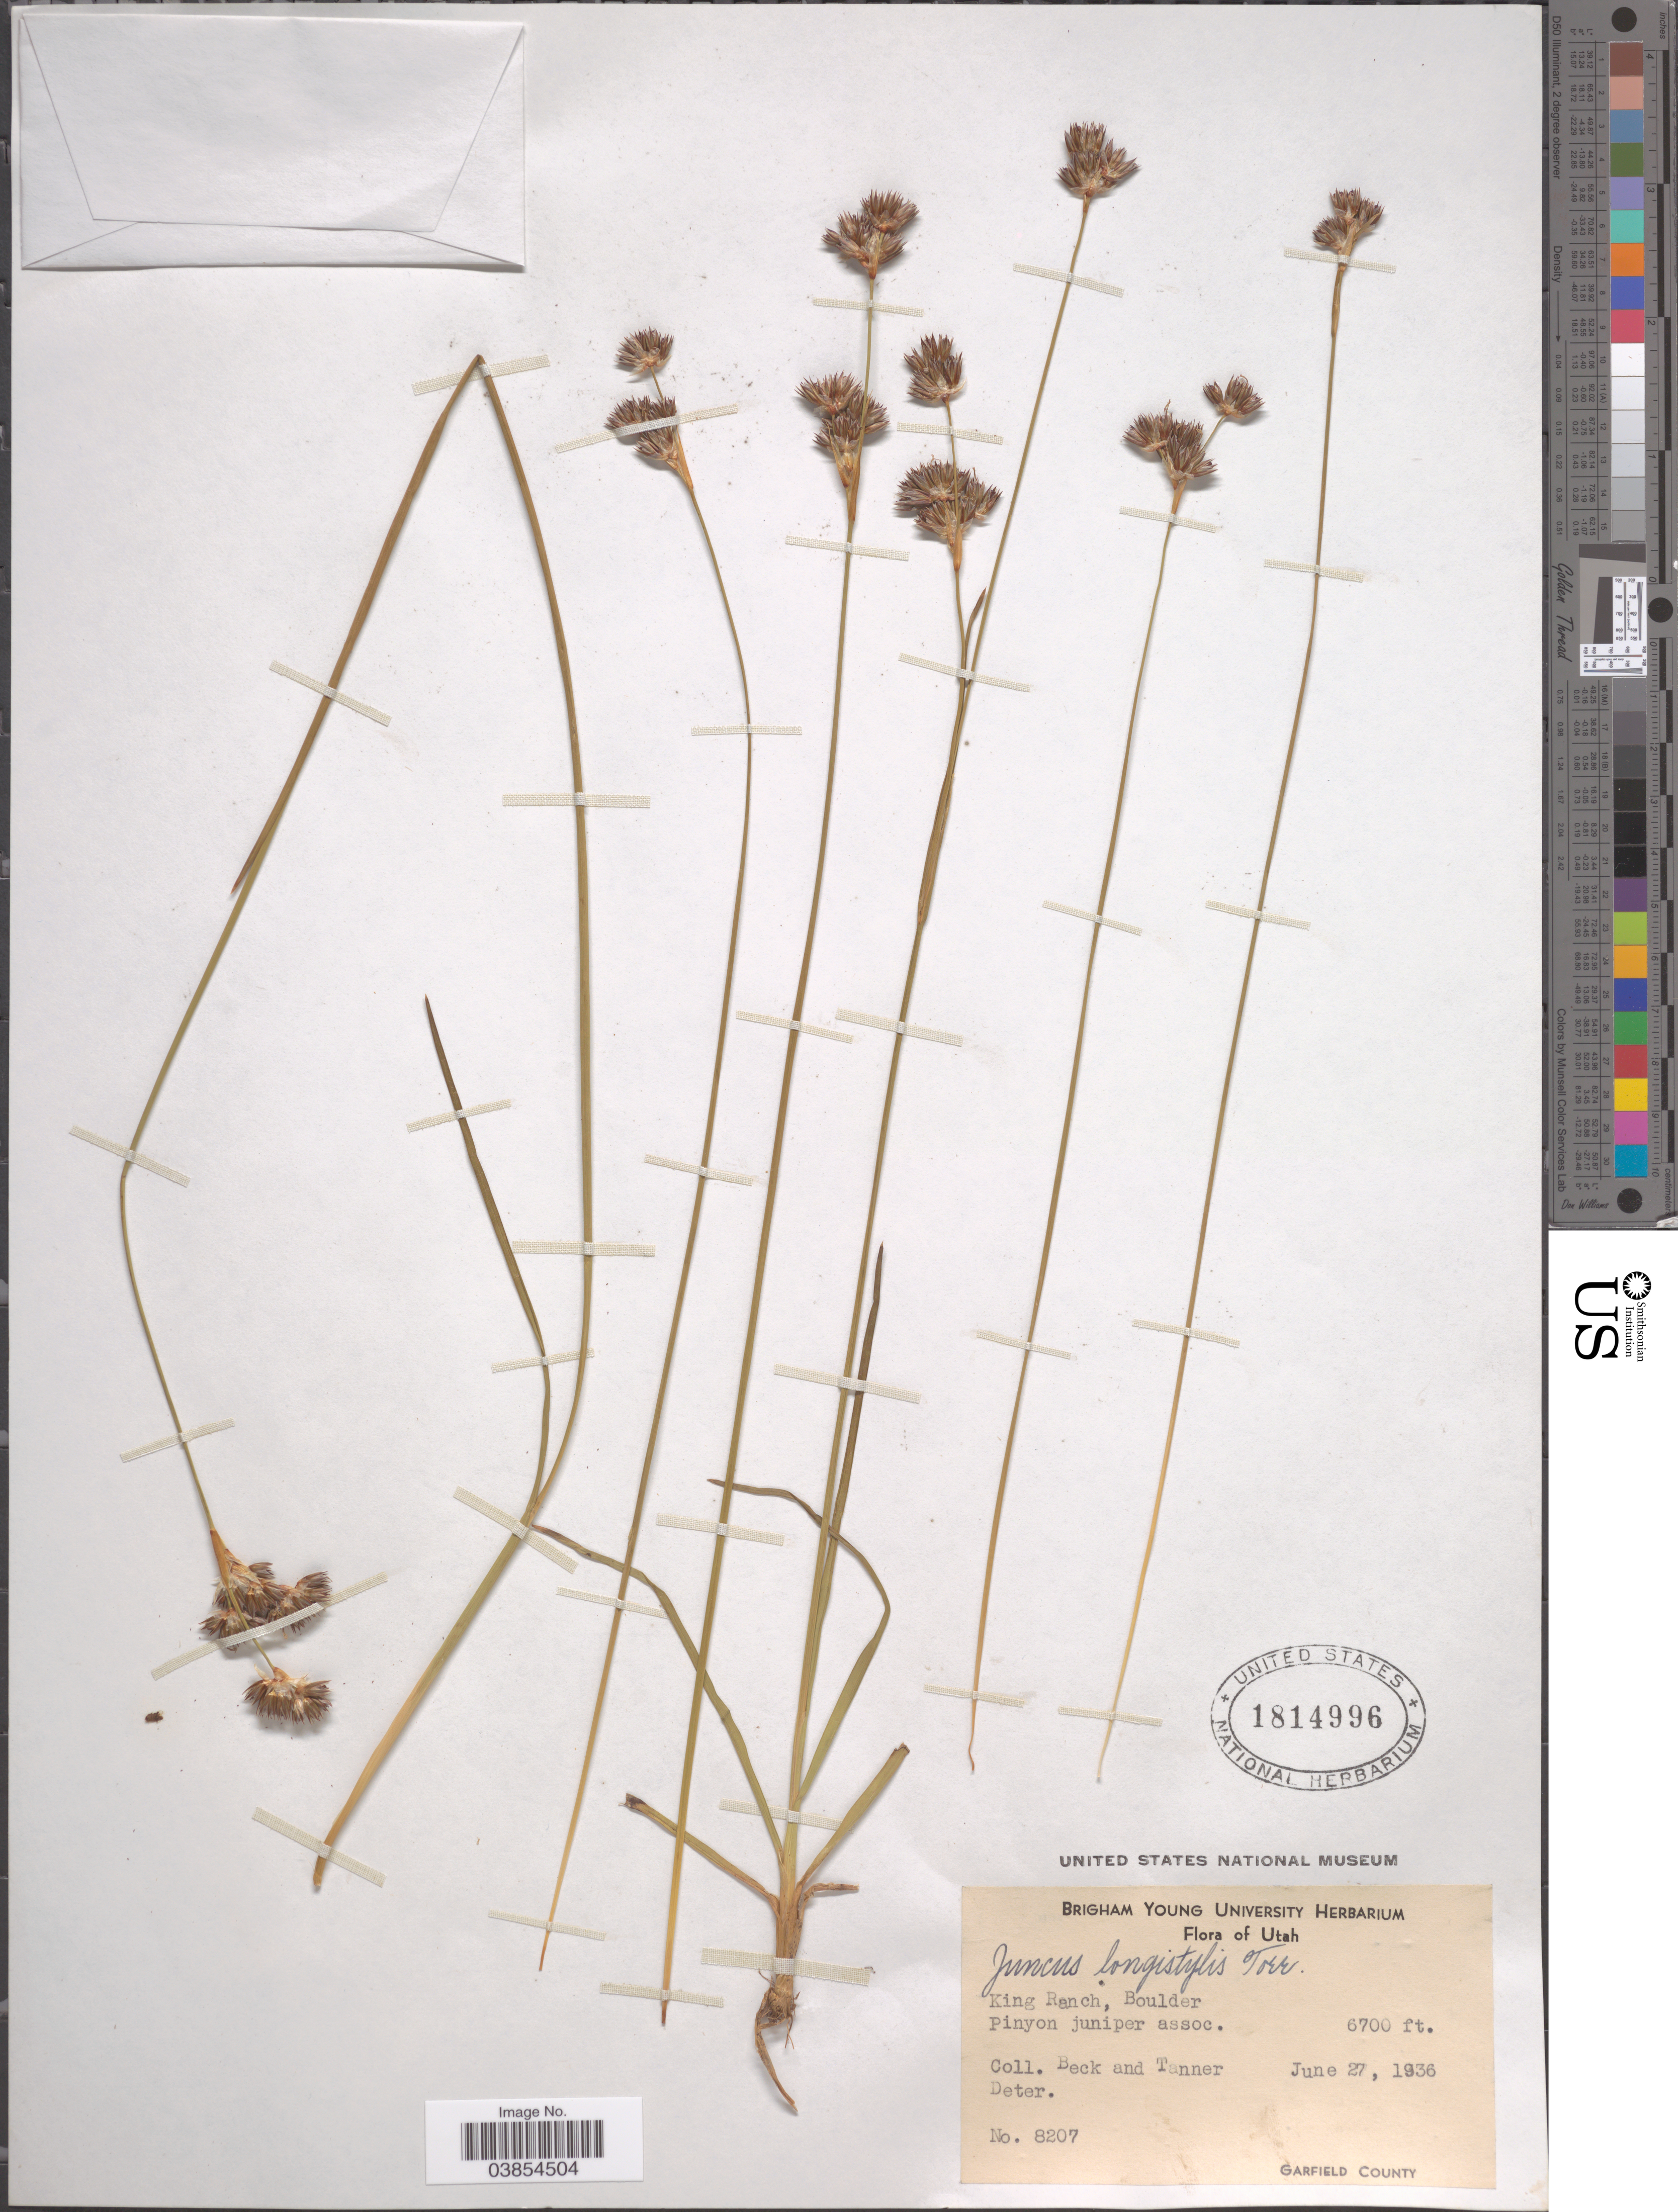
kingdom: Plantae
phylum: Tracheophyta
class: Liliopsida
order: Poales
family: Juncaceae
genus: Juncus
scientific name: Juncus longistylis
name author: Torr.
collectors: -- Beck & -. Tanner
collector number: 8207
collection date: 1936-06-27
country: United States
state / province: Utah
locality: King Ranch, Boulder Pinyon juniper assoc. Garfield County.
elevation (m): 2042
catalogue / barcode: US 1814996